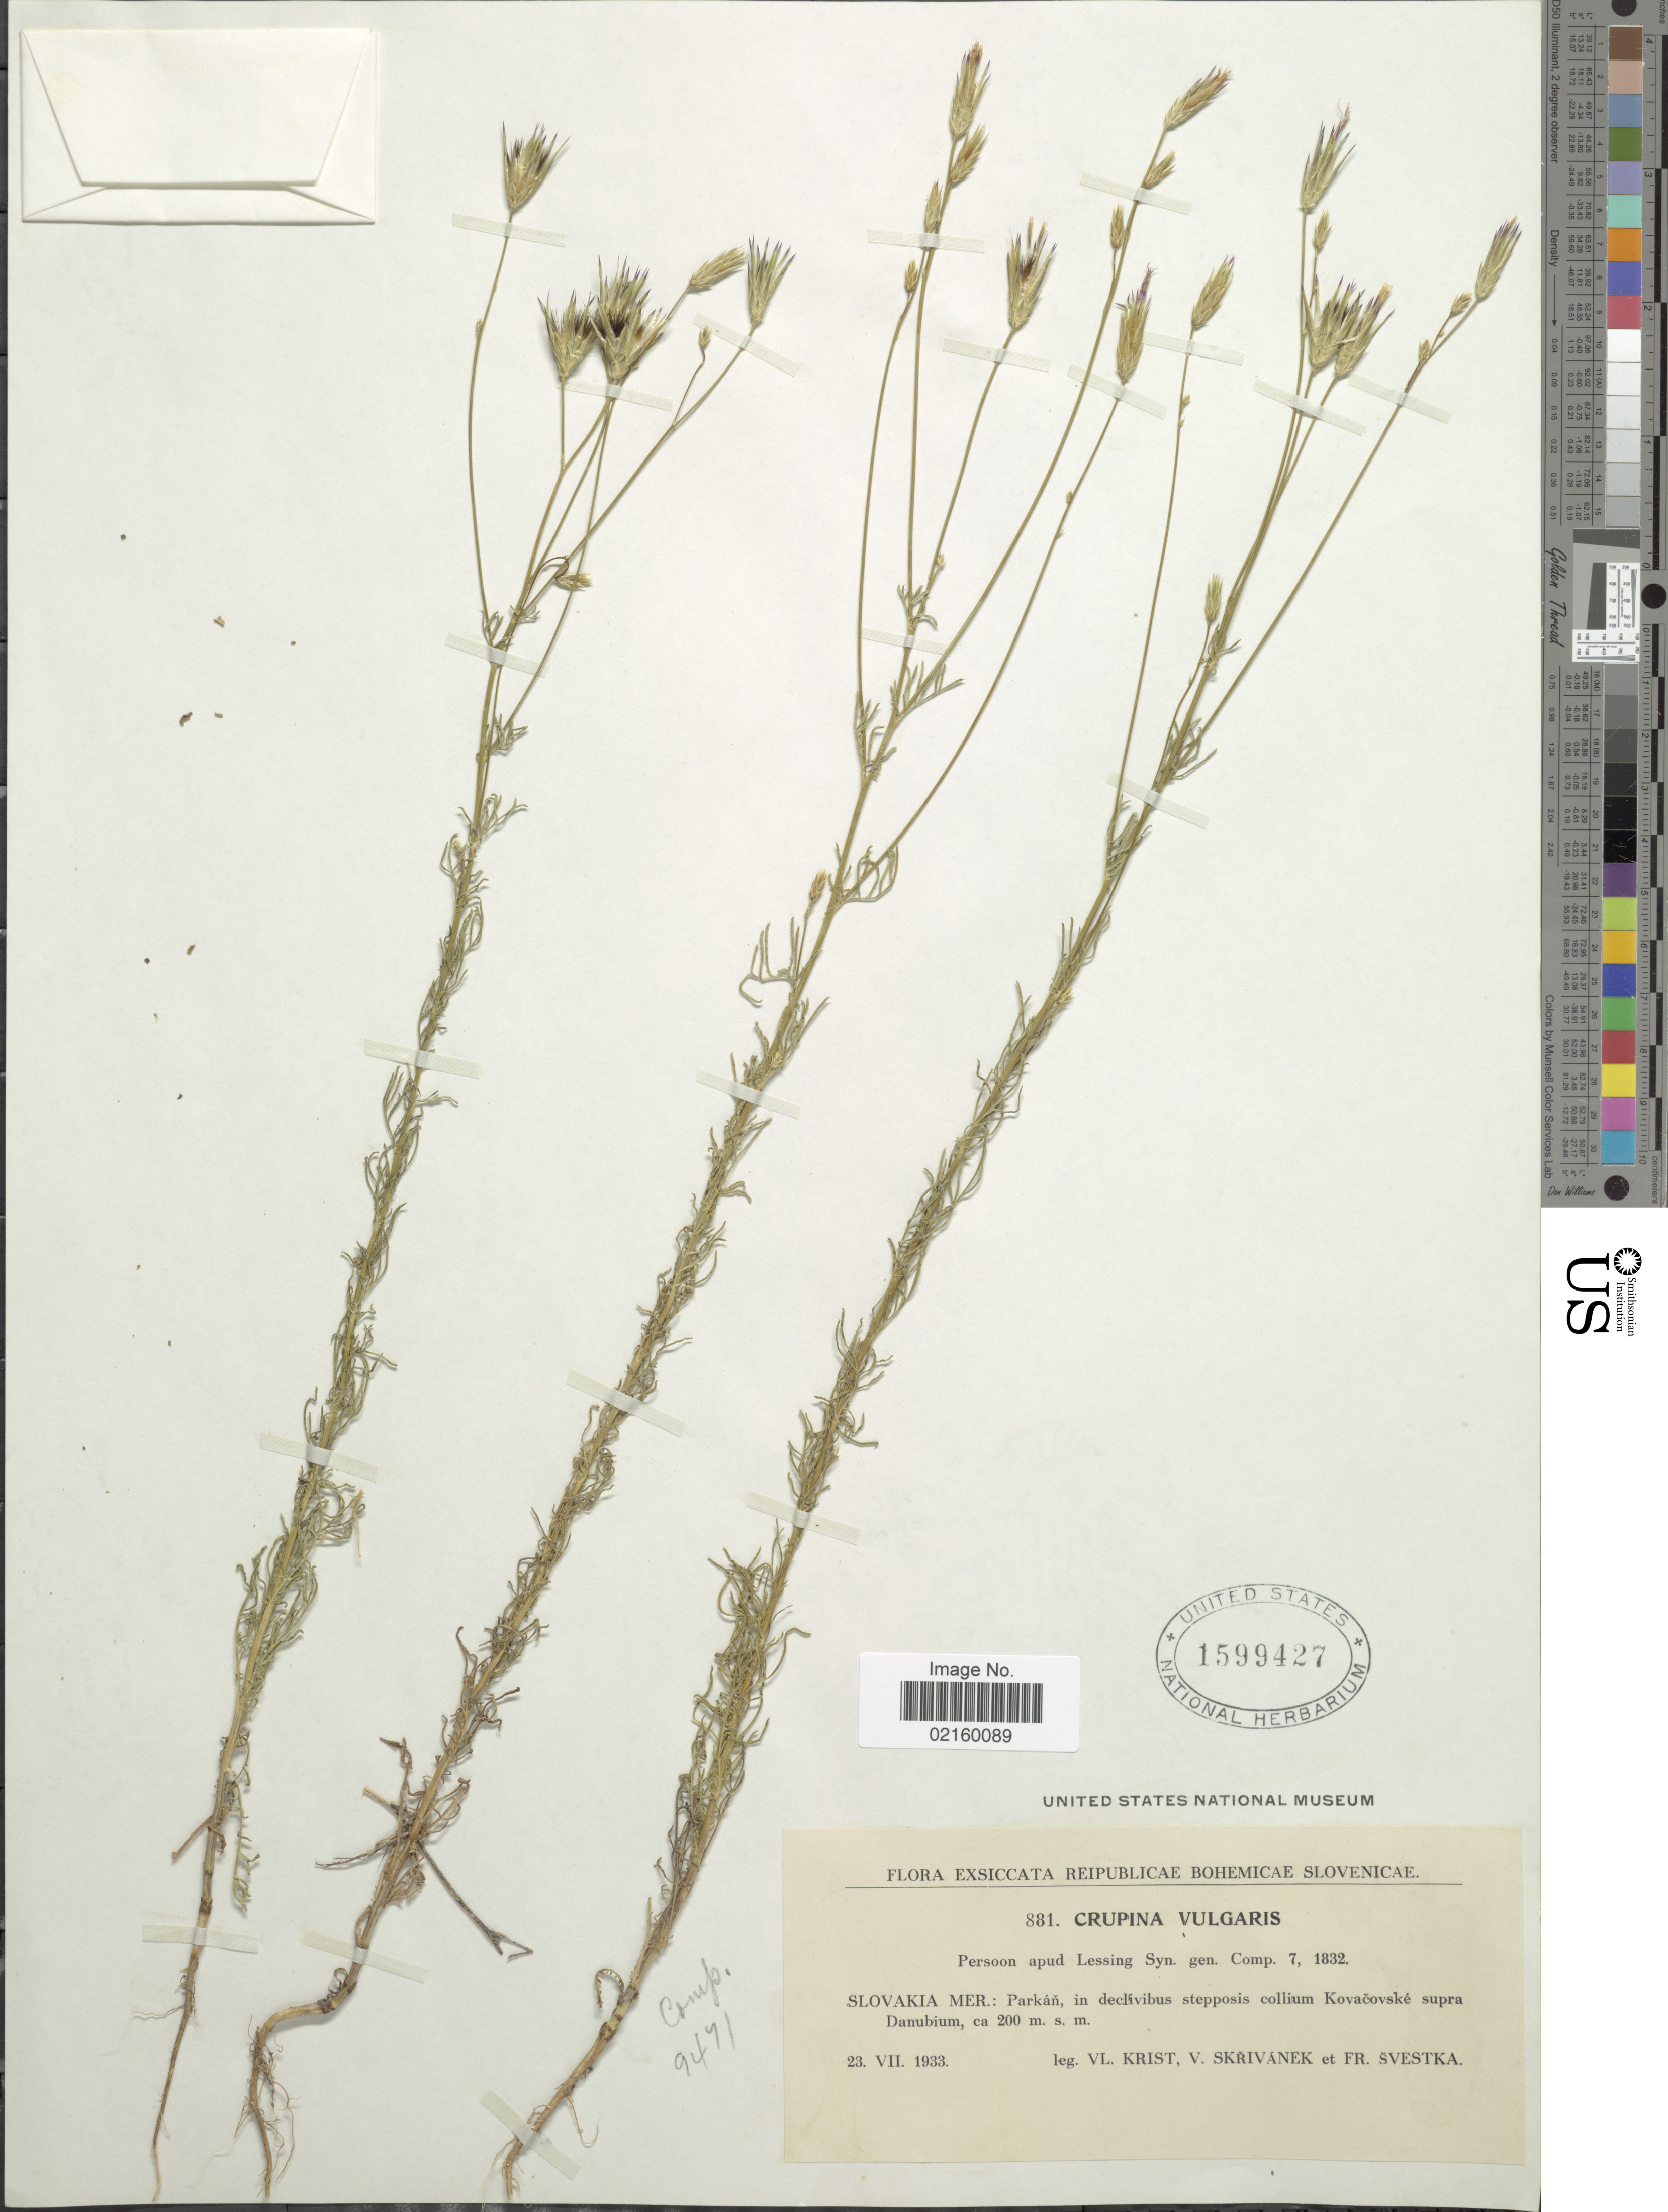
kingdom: Plantae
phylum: Tracheophyta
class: Magnoliopsida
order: Asterales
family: Asteraceae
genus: Crupina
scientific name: Crupina vulgaris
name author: Pers. ex Cass.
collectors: V. Krist, V. Skrivanek & Svestka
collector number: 881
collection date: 1933-07-23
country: Slovakia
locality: Slovakia Mer., Parkan, collium Kovacovske supra Danubium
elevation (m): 200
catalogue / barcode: US 1599427